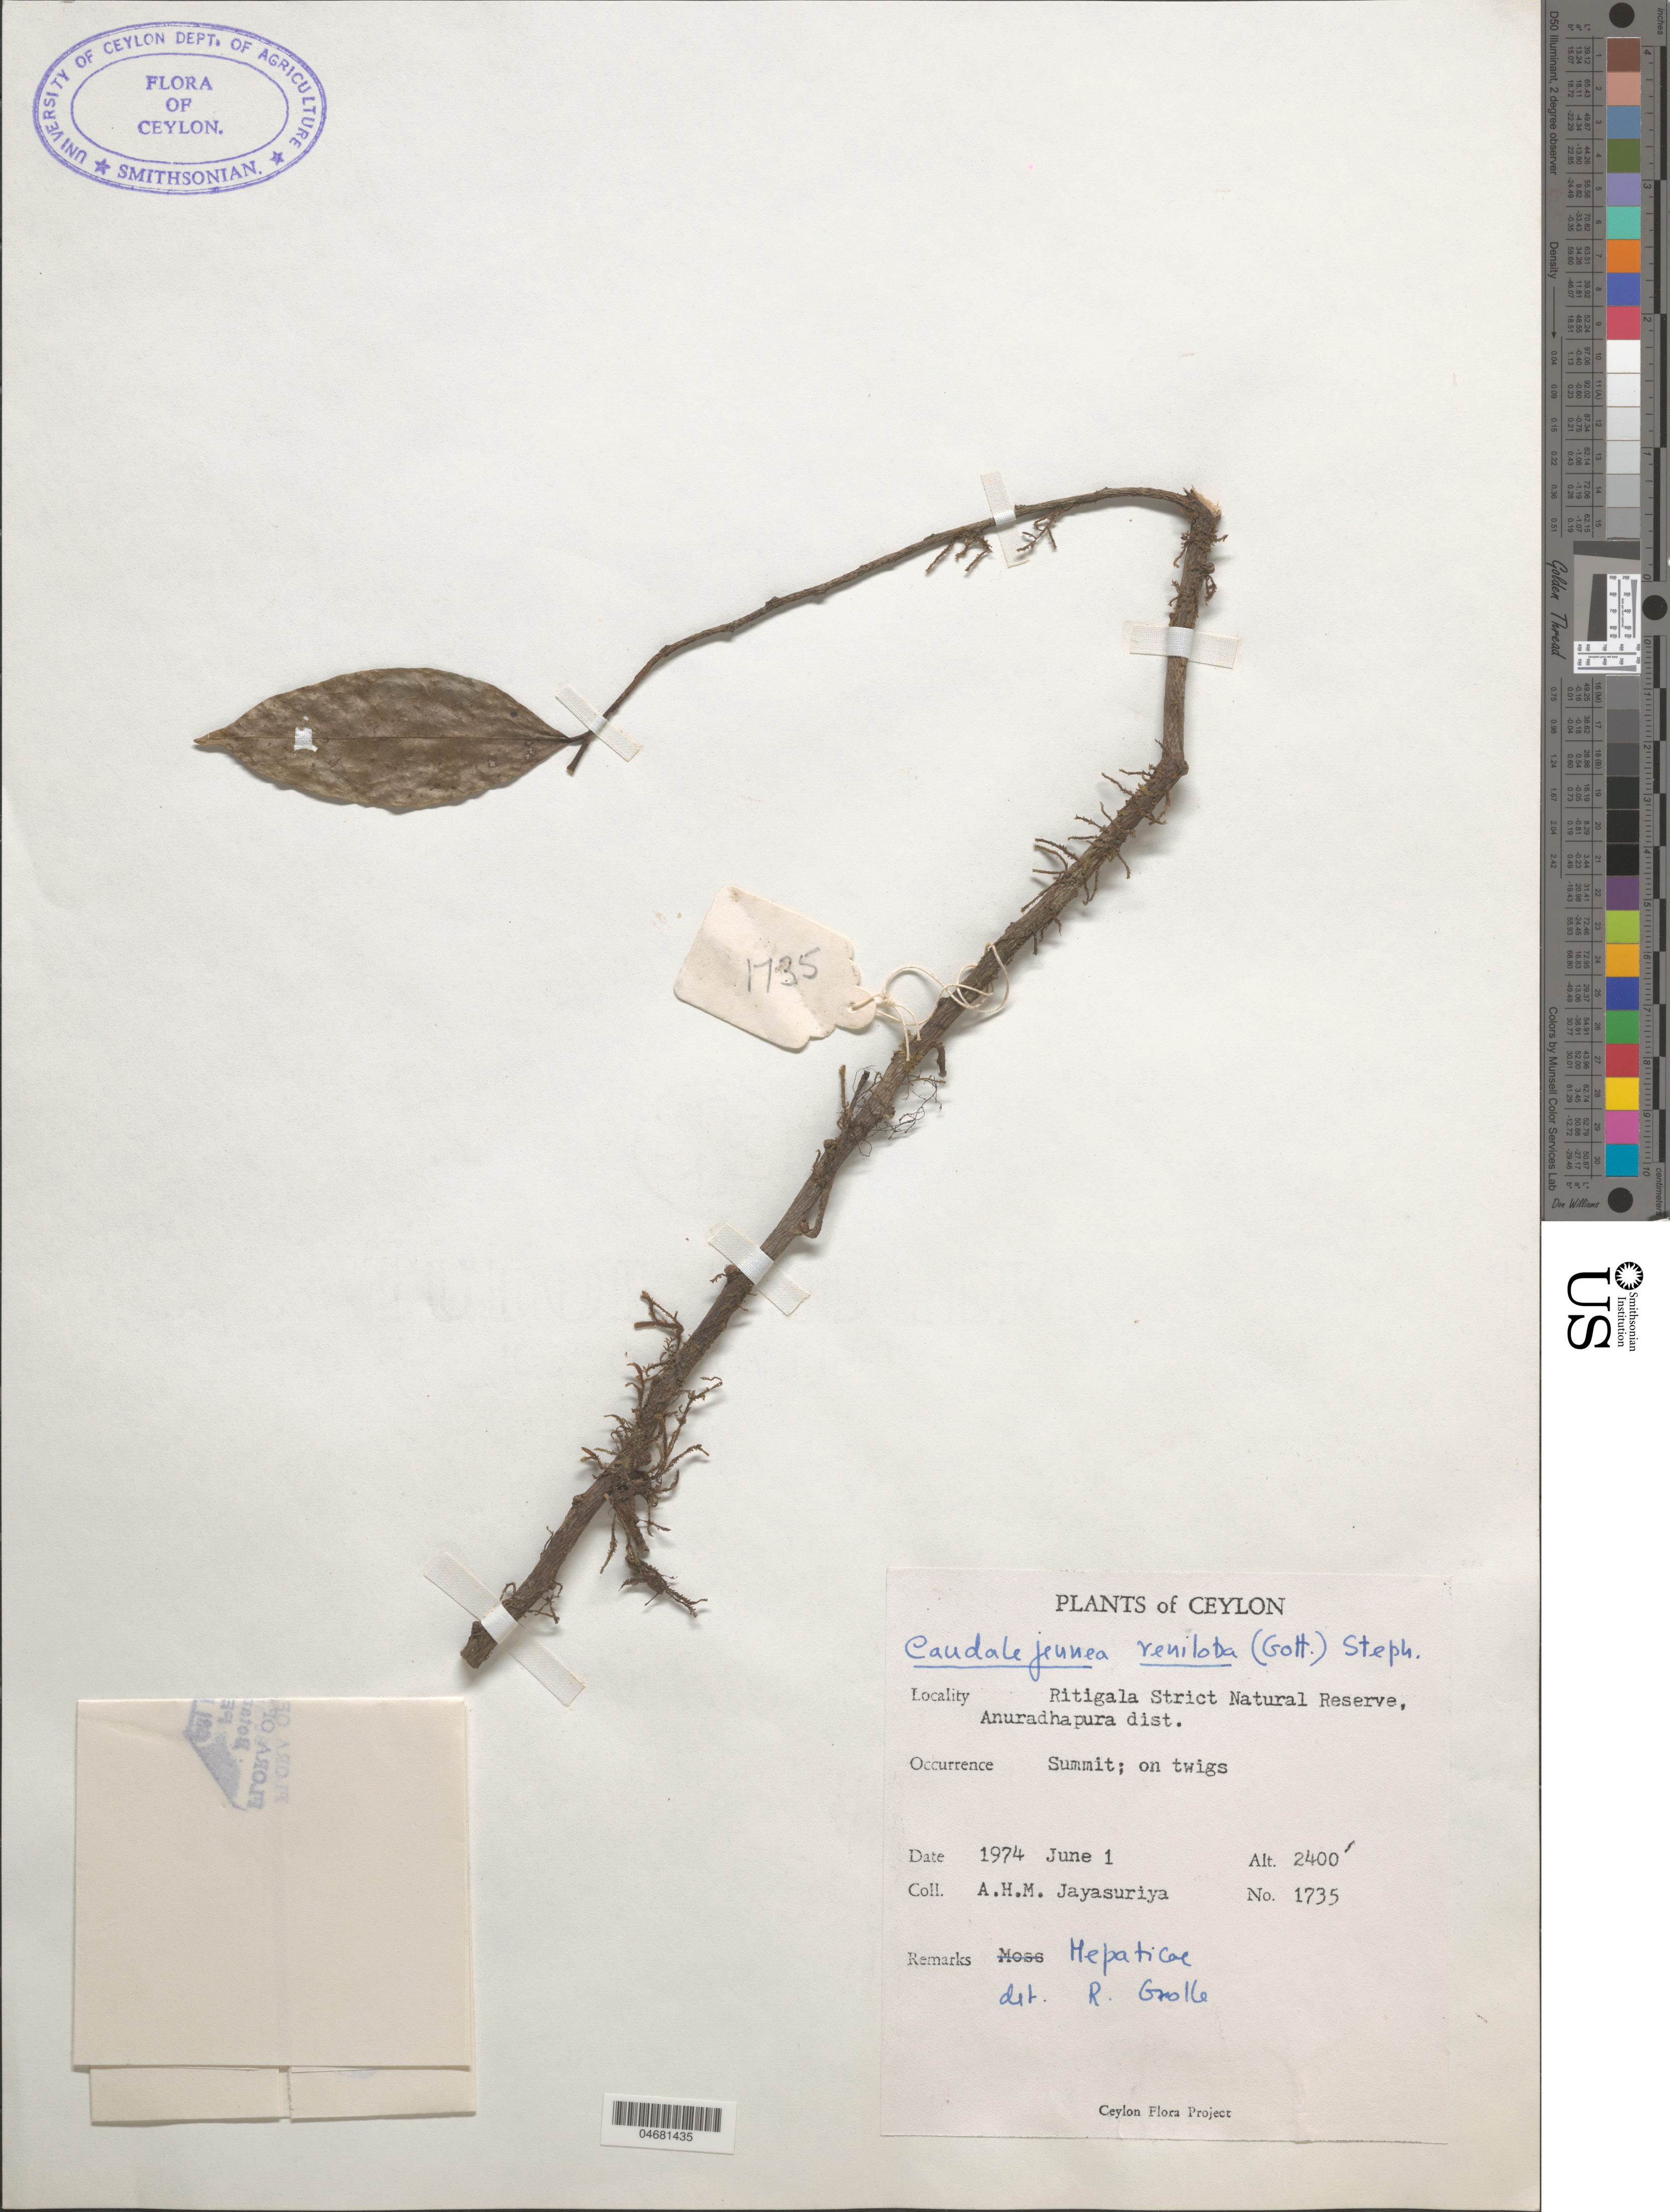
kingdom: Plantae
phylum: Marchantiophyta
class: Jungermanniopsida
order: Porellales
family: Lejeuneaceae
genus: Caudalejeunea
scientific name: Caudalejeunea reniloba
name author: (Gott. & Gott.) Steph.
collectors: A. H. Jayasuriya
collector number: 1735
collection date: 1974-06-01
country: Sri Lanka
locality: Ceylon. Ritigala Strict Natural Reserve, Anuradhapura dist. Summit.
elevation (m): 732